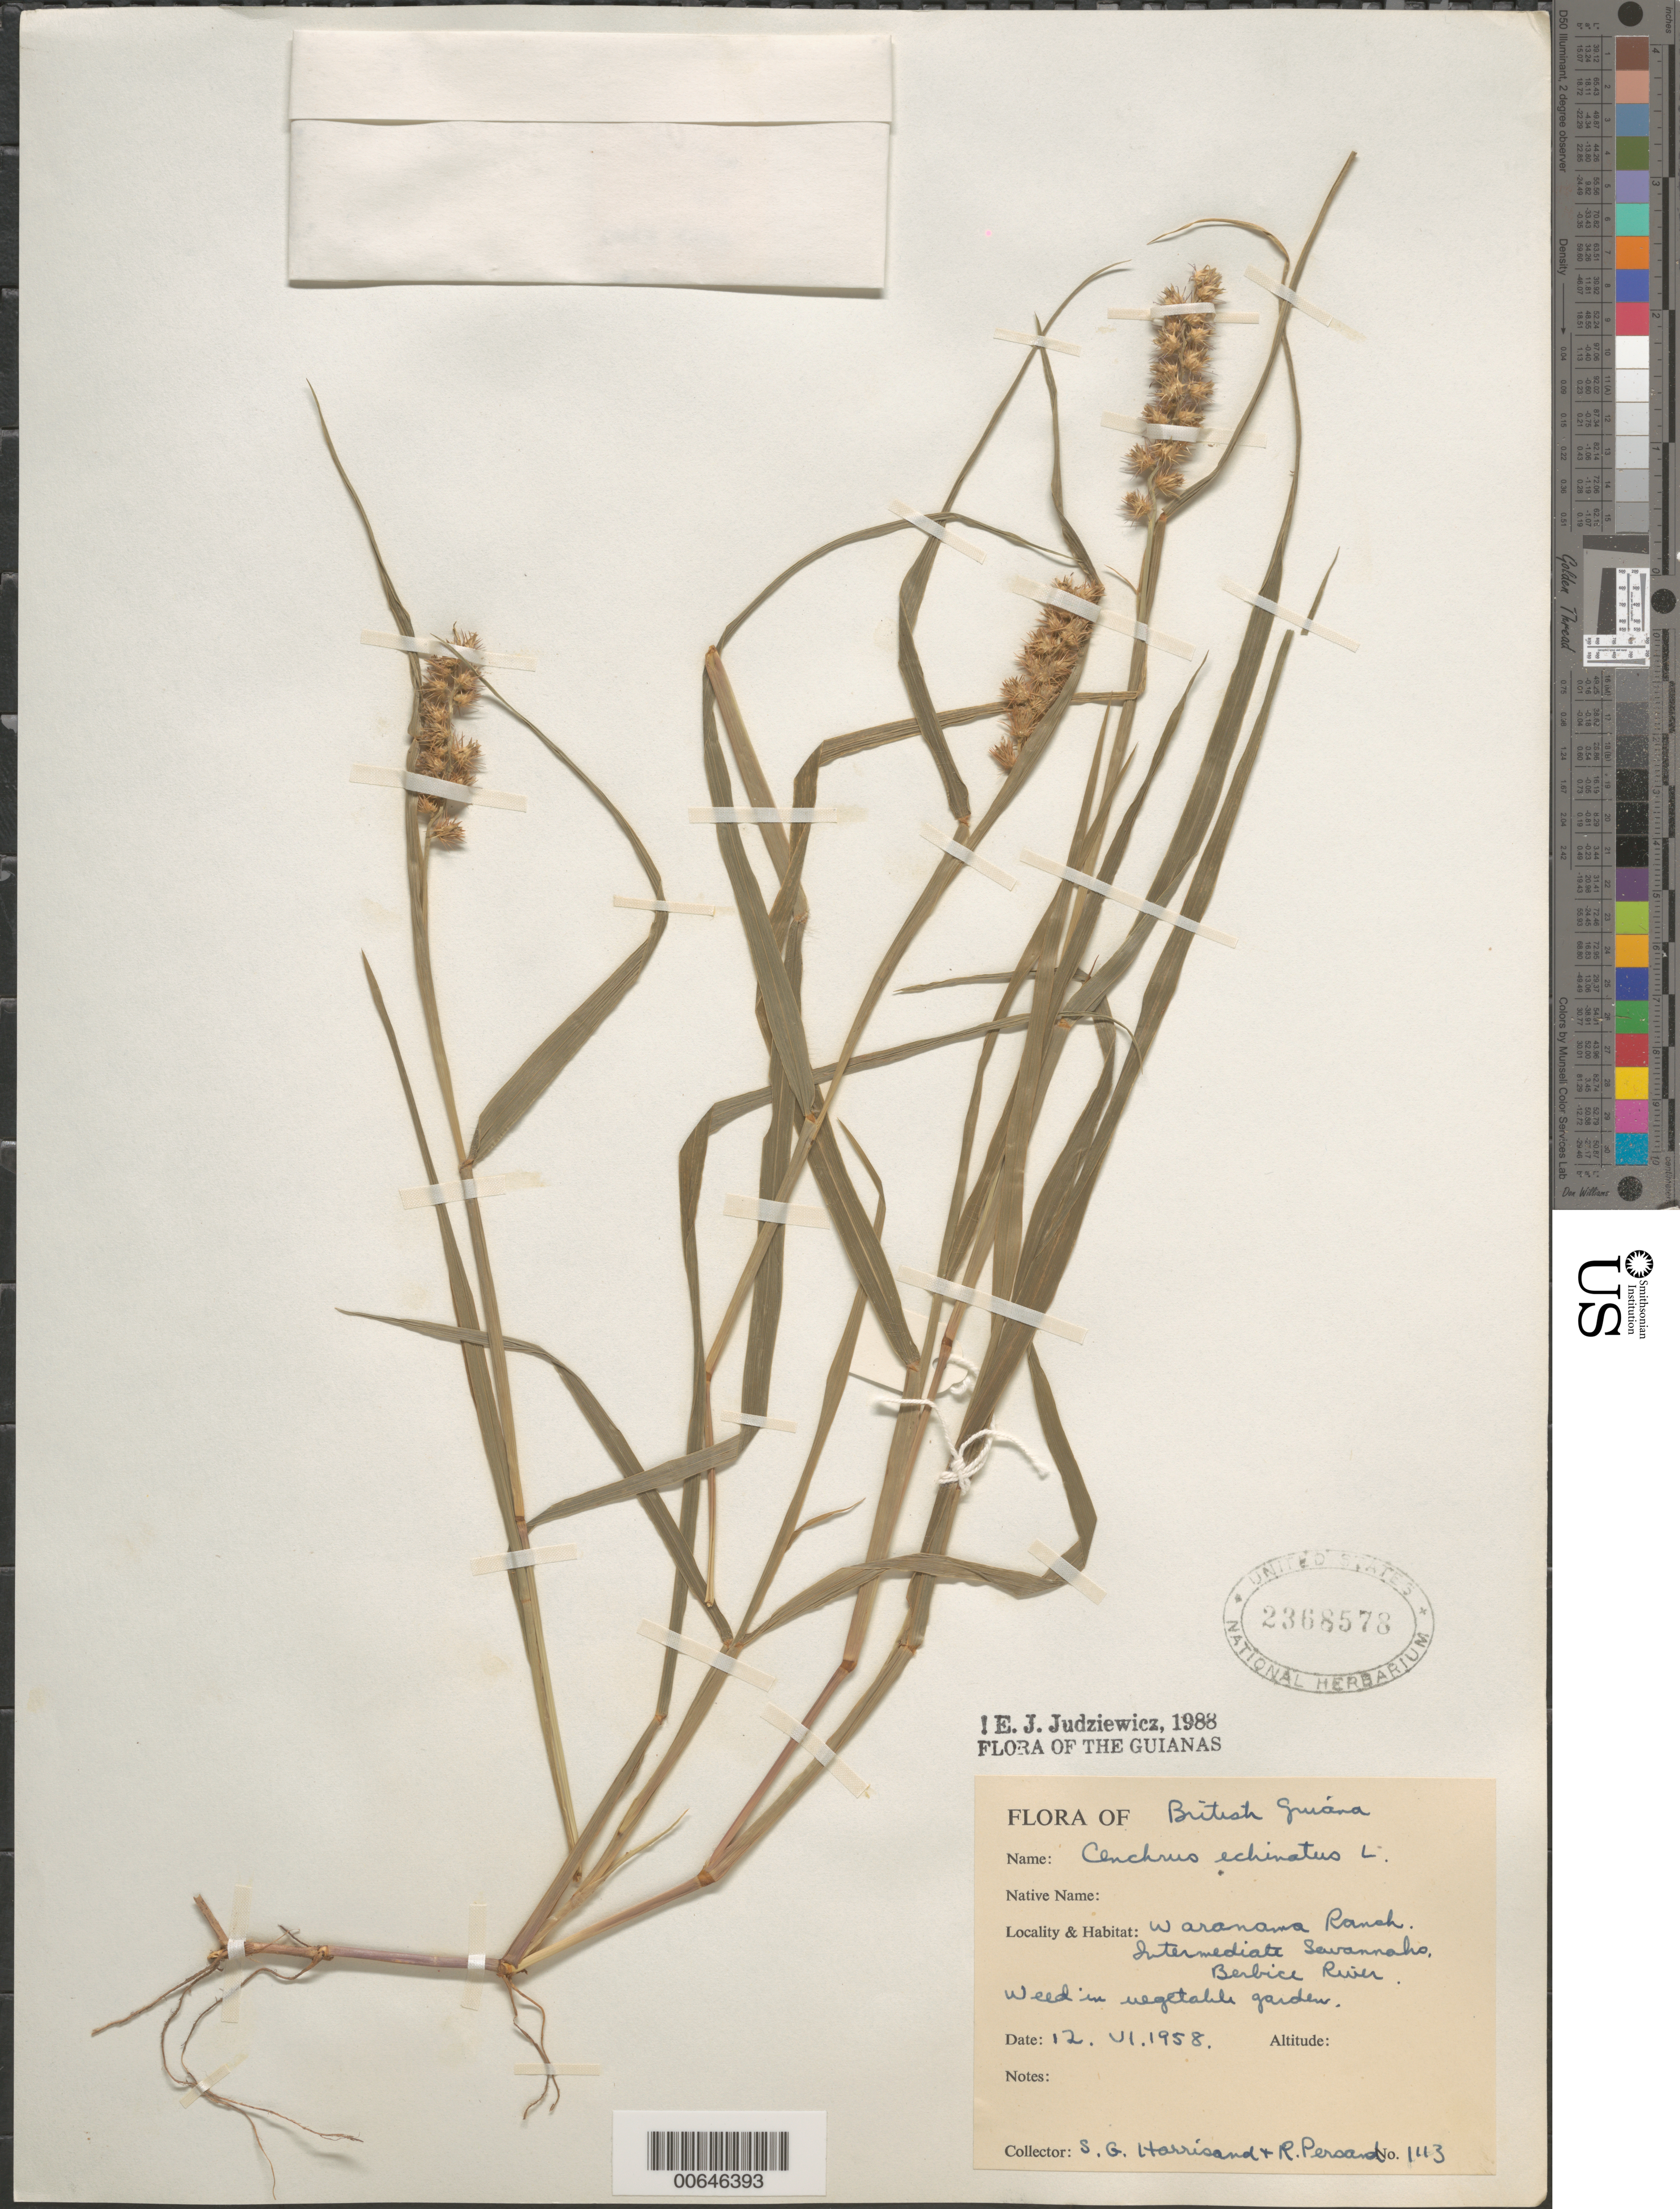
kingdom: Plantae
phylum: Tracheophyta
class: Liliopsida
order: Poales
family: Poaceae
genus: Cenchrus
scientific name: Cenchrus echinatus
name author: L.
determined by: Judziewicz, E. J.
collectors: S. G. Harrison & R. Persand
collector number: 1113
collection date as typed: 12-Jun-58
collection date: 1958-06-12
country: Guyana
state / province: Mahaica-Berbice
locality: Waramana Ranch, Berbice River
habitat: Weed in vegetable garden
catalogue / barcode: US 2368578